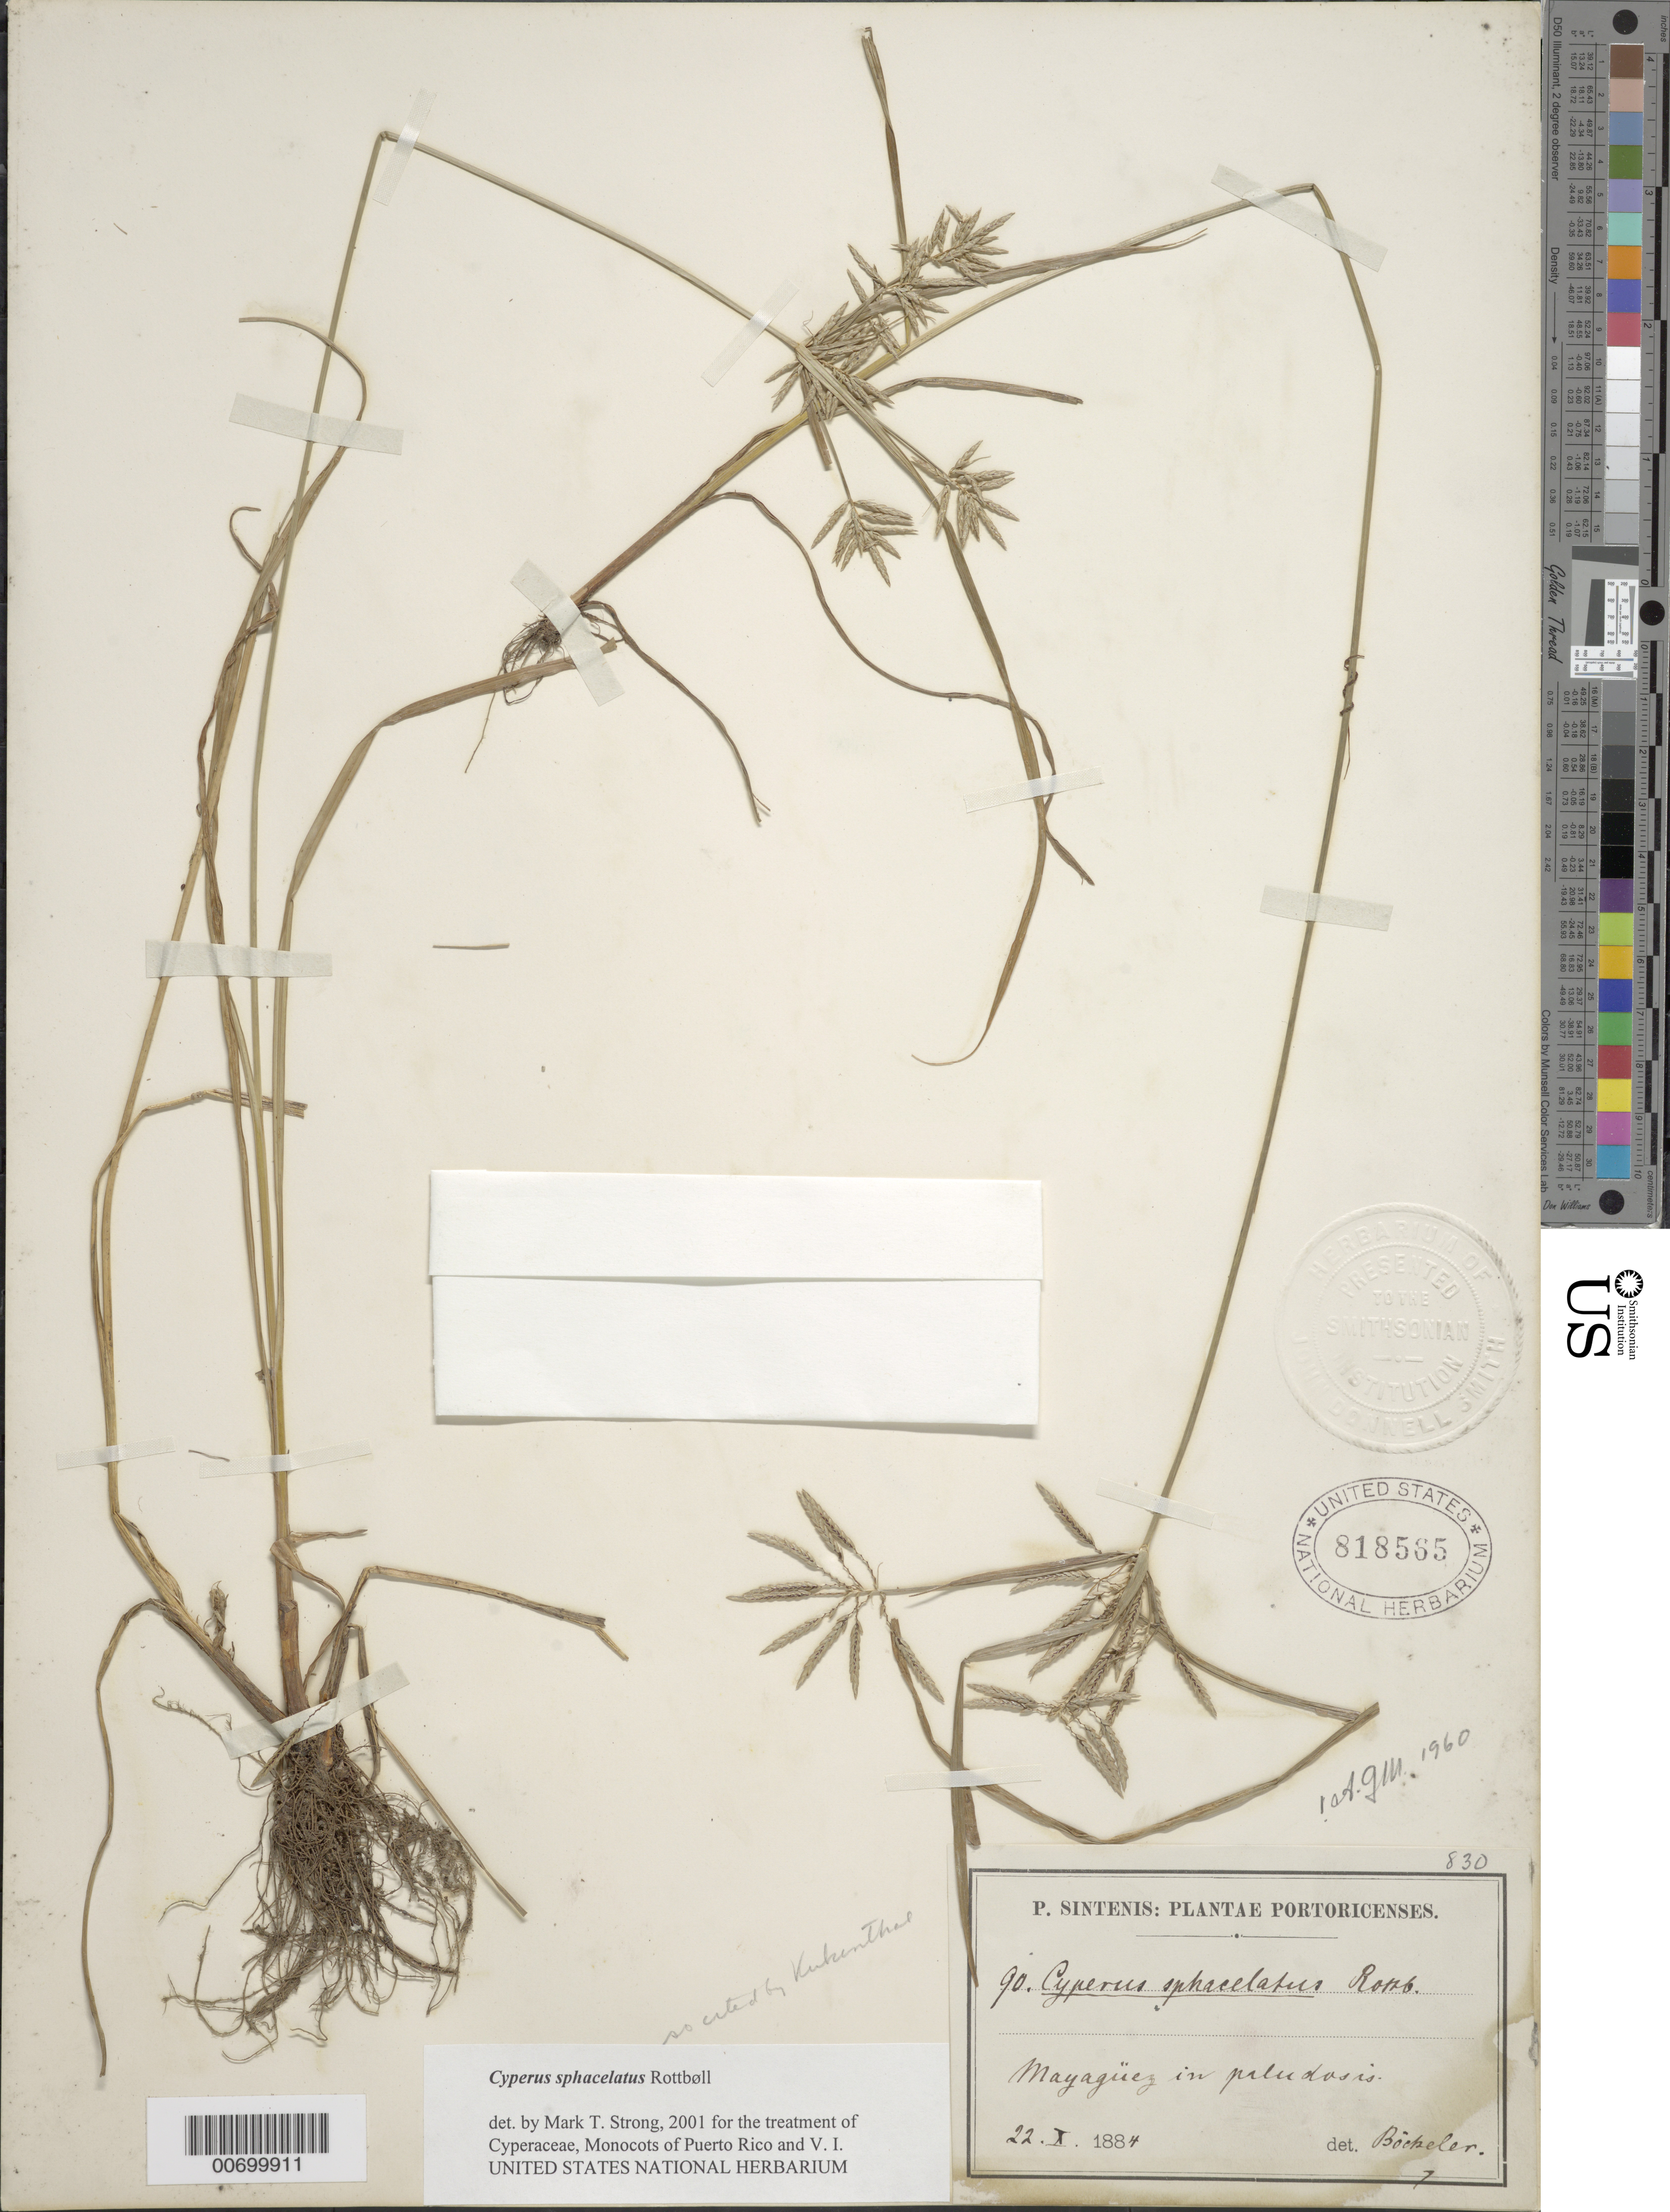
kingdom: Plantae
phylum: Tracheophyta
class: Liliopsida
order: Poales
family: Cyperaceae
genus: Cyperus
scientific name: Cyperus sphacelatus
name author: Rottb.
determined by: Strong, M. T., (US), Smithsonian Institution - National Museum of Natural History (UNITED STATES)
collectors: P. Sintenis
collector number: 90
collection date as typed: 22 Oct 1884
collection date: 1884-10-22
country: Puerto Rico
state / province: Mayagüez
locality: Mayagüez.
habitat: In paludosis.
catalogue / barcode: US 818565